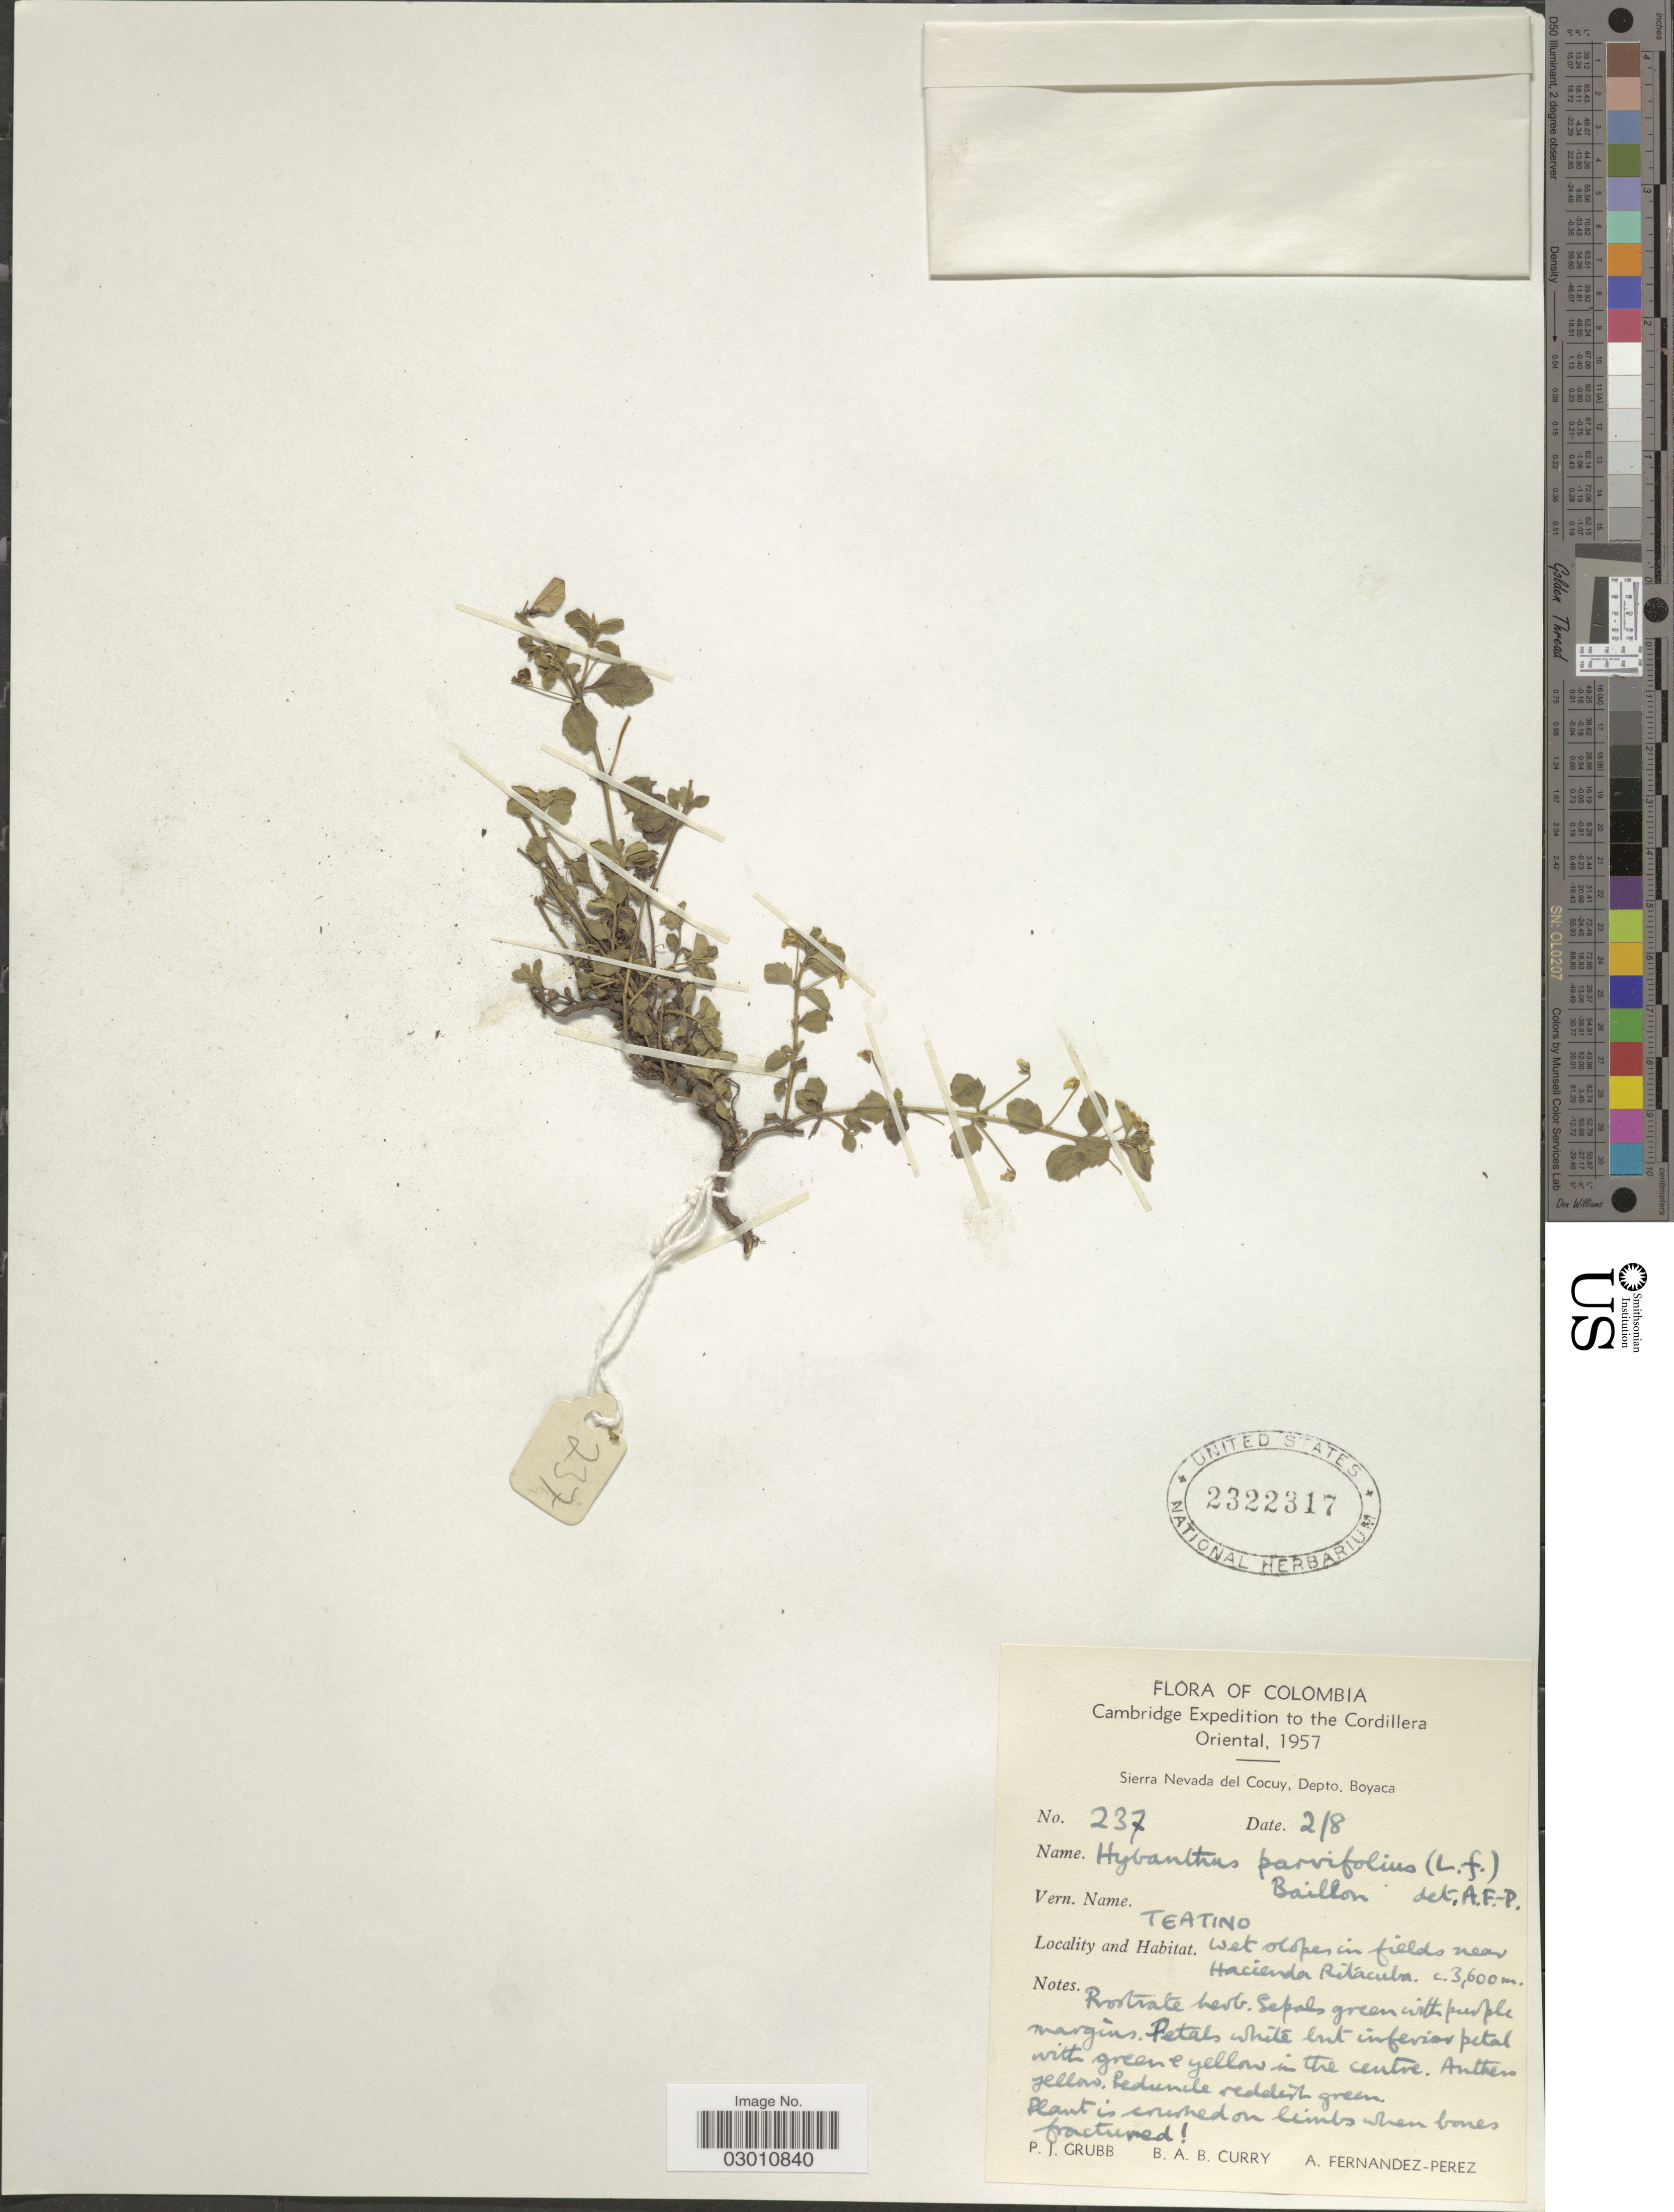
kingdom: Plantae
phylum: Tracheophyta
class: Magnoliopsida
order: Malpighiales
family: Violaceae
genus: Pombalia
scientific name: Pombalia parviflora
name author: (L. f.) Paula-Souza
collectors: P. J. Grubb, B. A. B. Curry & A. Fernández-Pérez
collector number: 237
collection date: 1957-08-02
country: Colombia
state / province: Boyacá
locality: Cordillera Oriental. Sierra Nevada del Cocuy, Depto. Boyaca. Wet slopes in fields near Hacienda Ritacuba.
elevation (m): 3600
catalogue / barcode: US 2322317